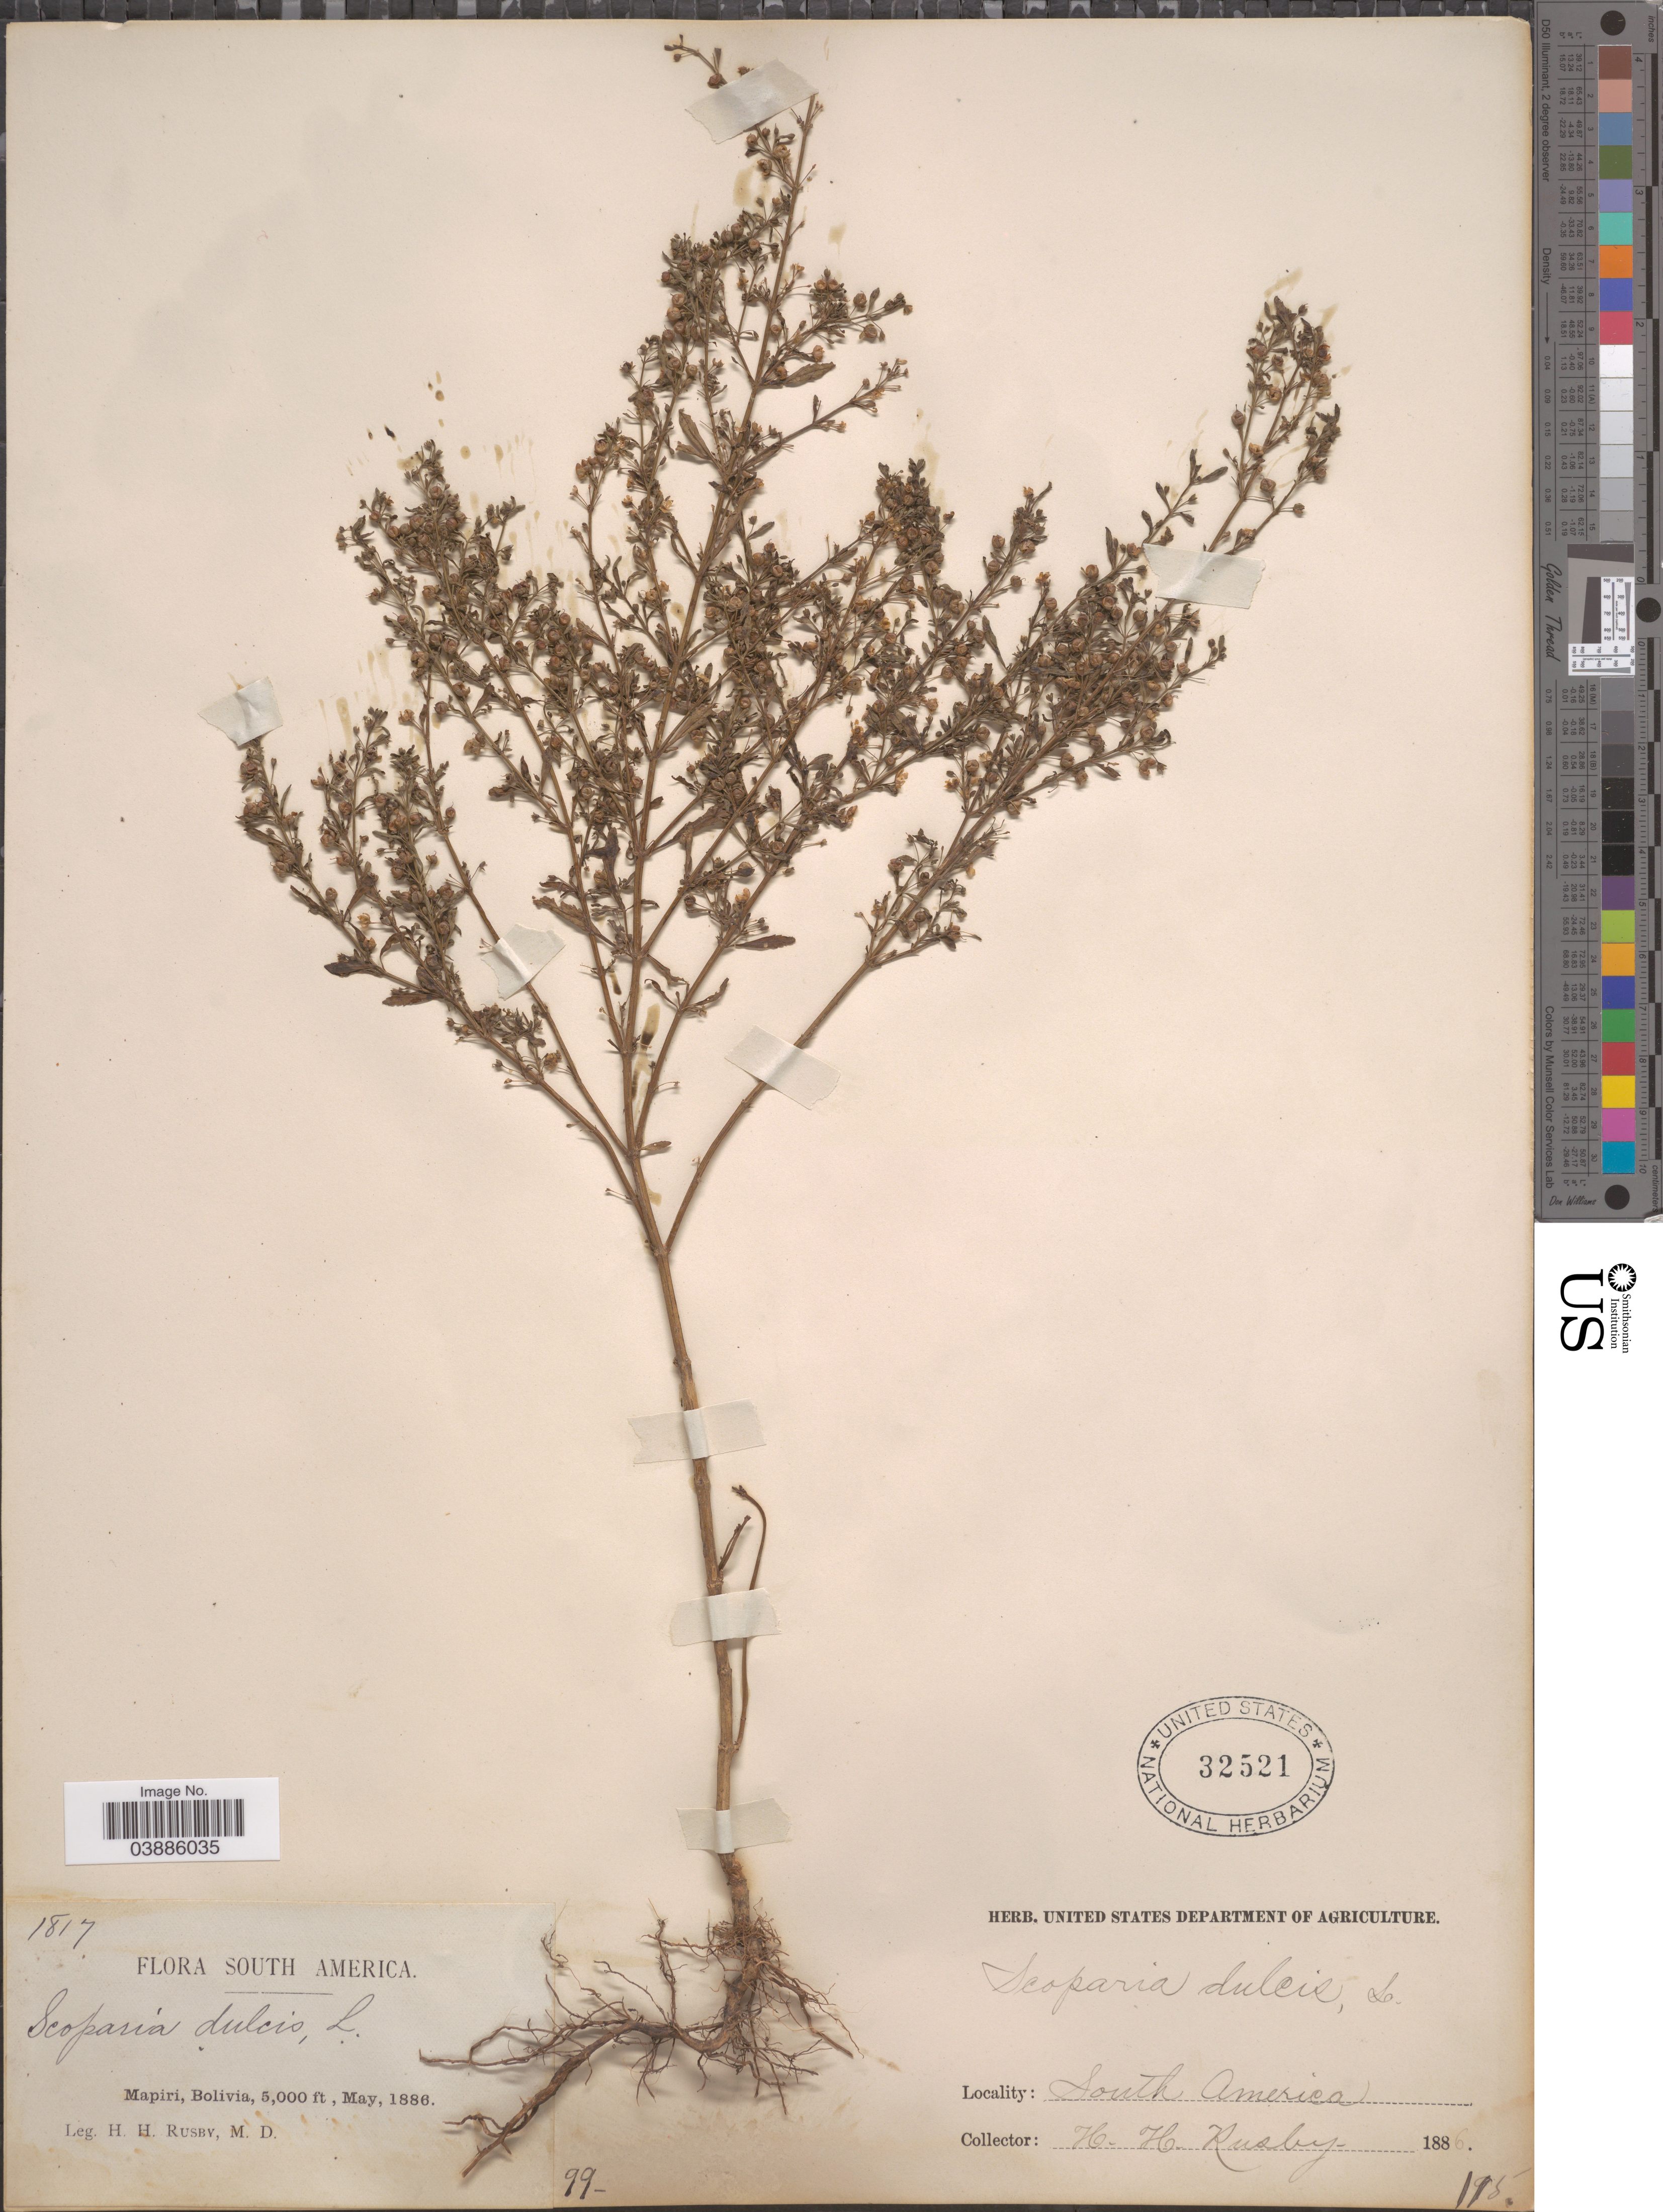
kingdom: Plantae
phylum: Tracheophyta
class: Magnoliopsida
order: Lamiales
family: Plantaginaceae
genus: Scoparia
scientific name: Scoparia dulcis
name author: L.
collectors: H. H. Rusby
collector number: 1817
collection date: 1886-05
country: Bolivia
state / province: La Páz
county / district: Larecaja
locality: Mapiri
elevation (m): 1524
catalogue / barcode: US 32521